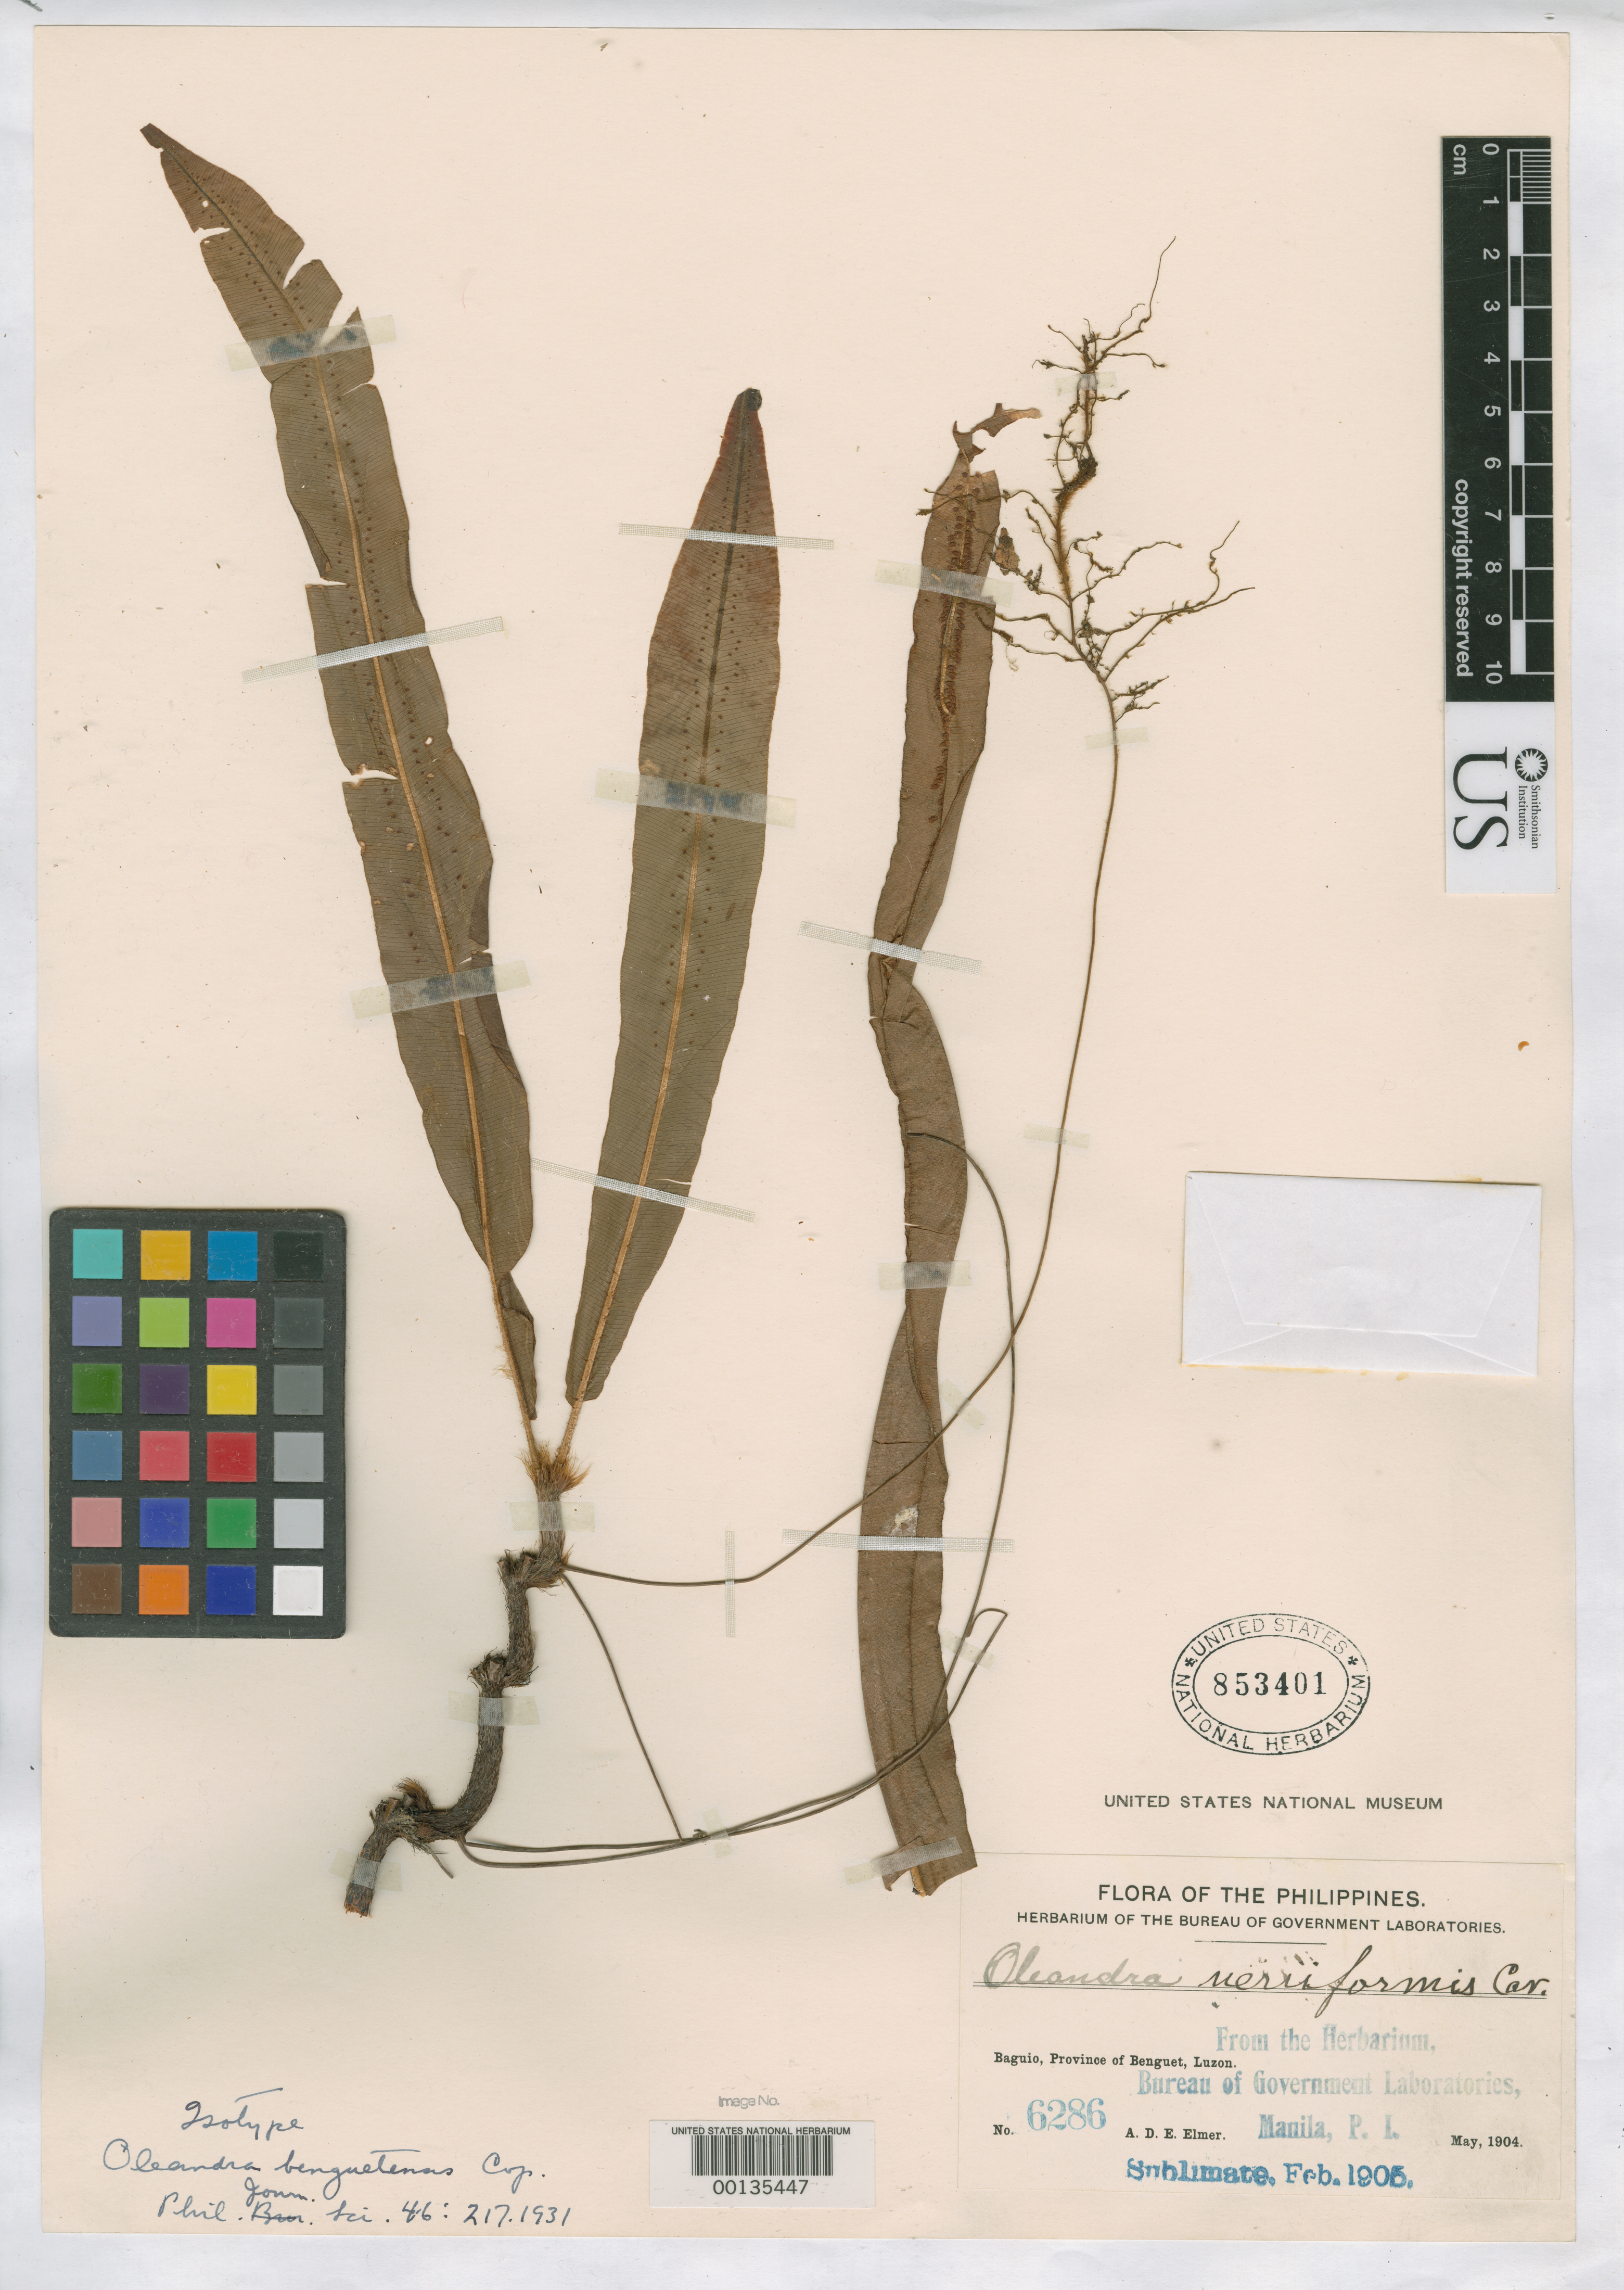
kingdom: Plantae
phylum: Tracheophyta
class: Polypodiopsida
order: Polypodiales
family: Oleandraceae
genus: Oleandra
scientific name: Oleandra benguetensis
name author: Copel.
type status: Isotype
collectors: A. D. E. Elmer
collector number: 6286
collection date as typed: May 1904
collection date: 1904-05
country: Philippines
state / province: Cordillera (Administrative Region)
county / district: Benguet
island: Luzon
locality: Baguio.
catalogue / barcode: US 853401